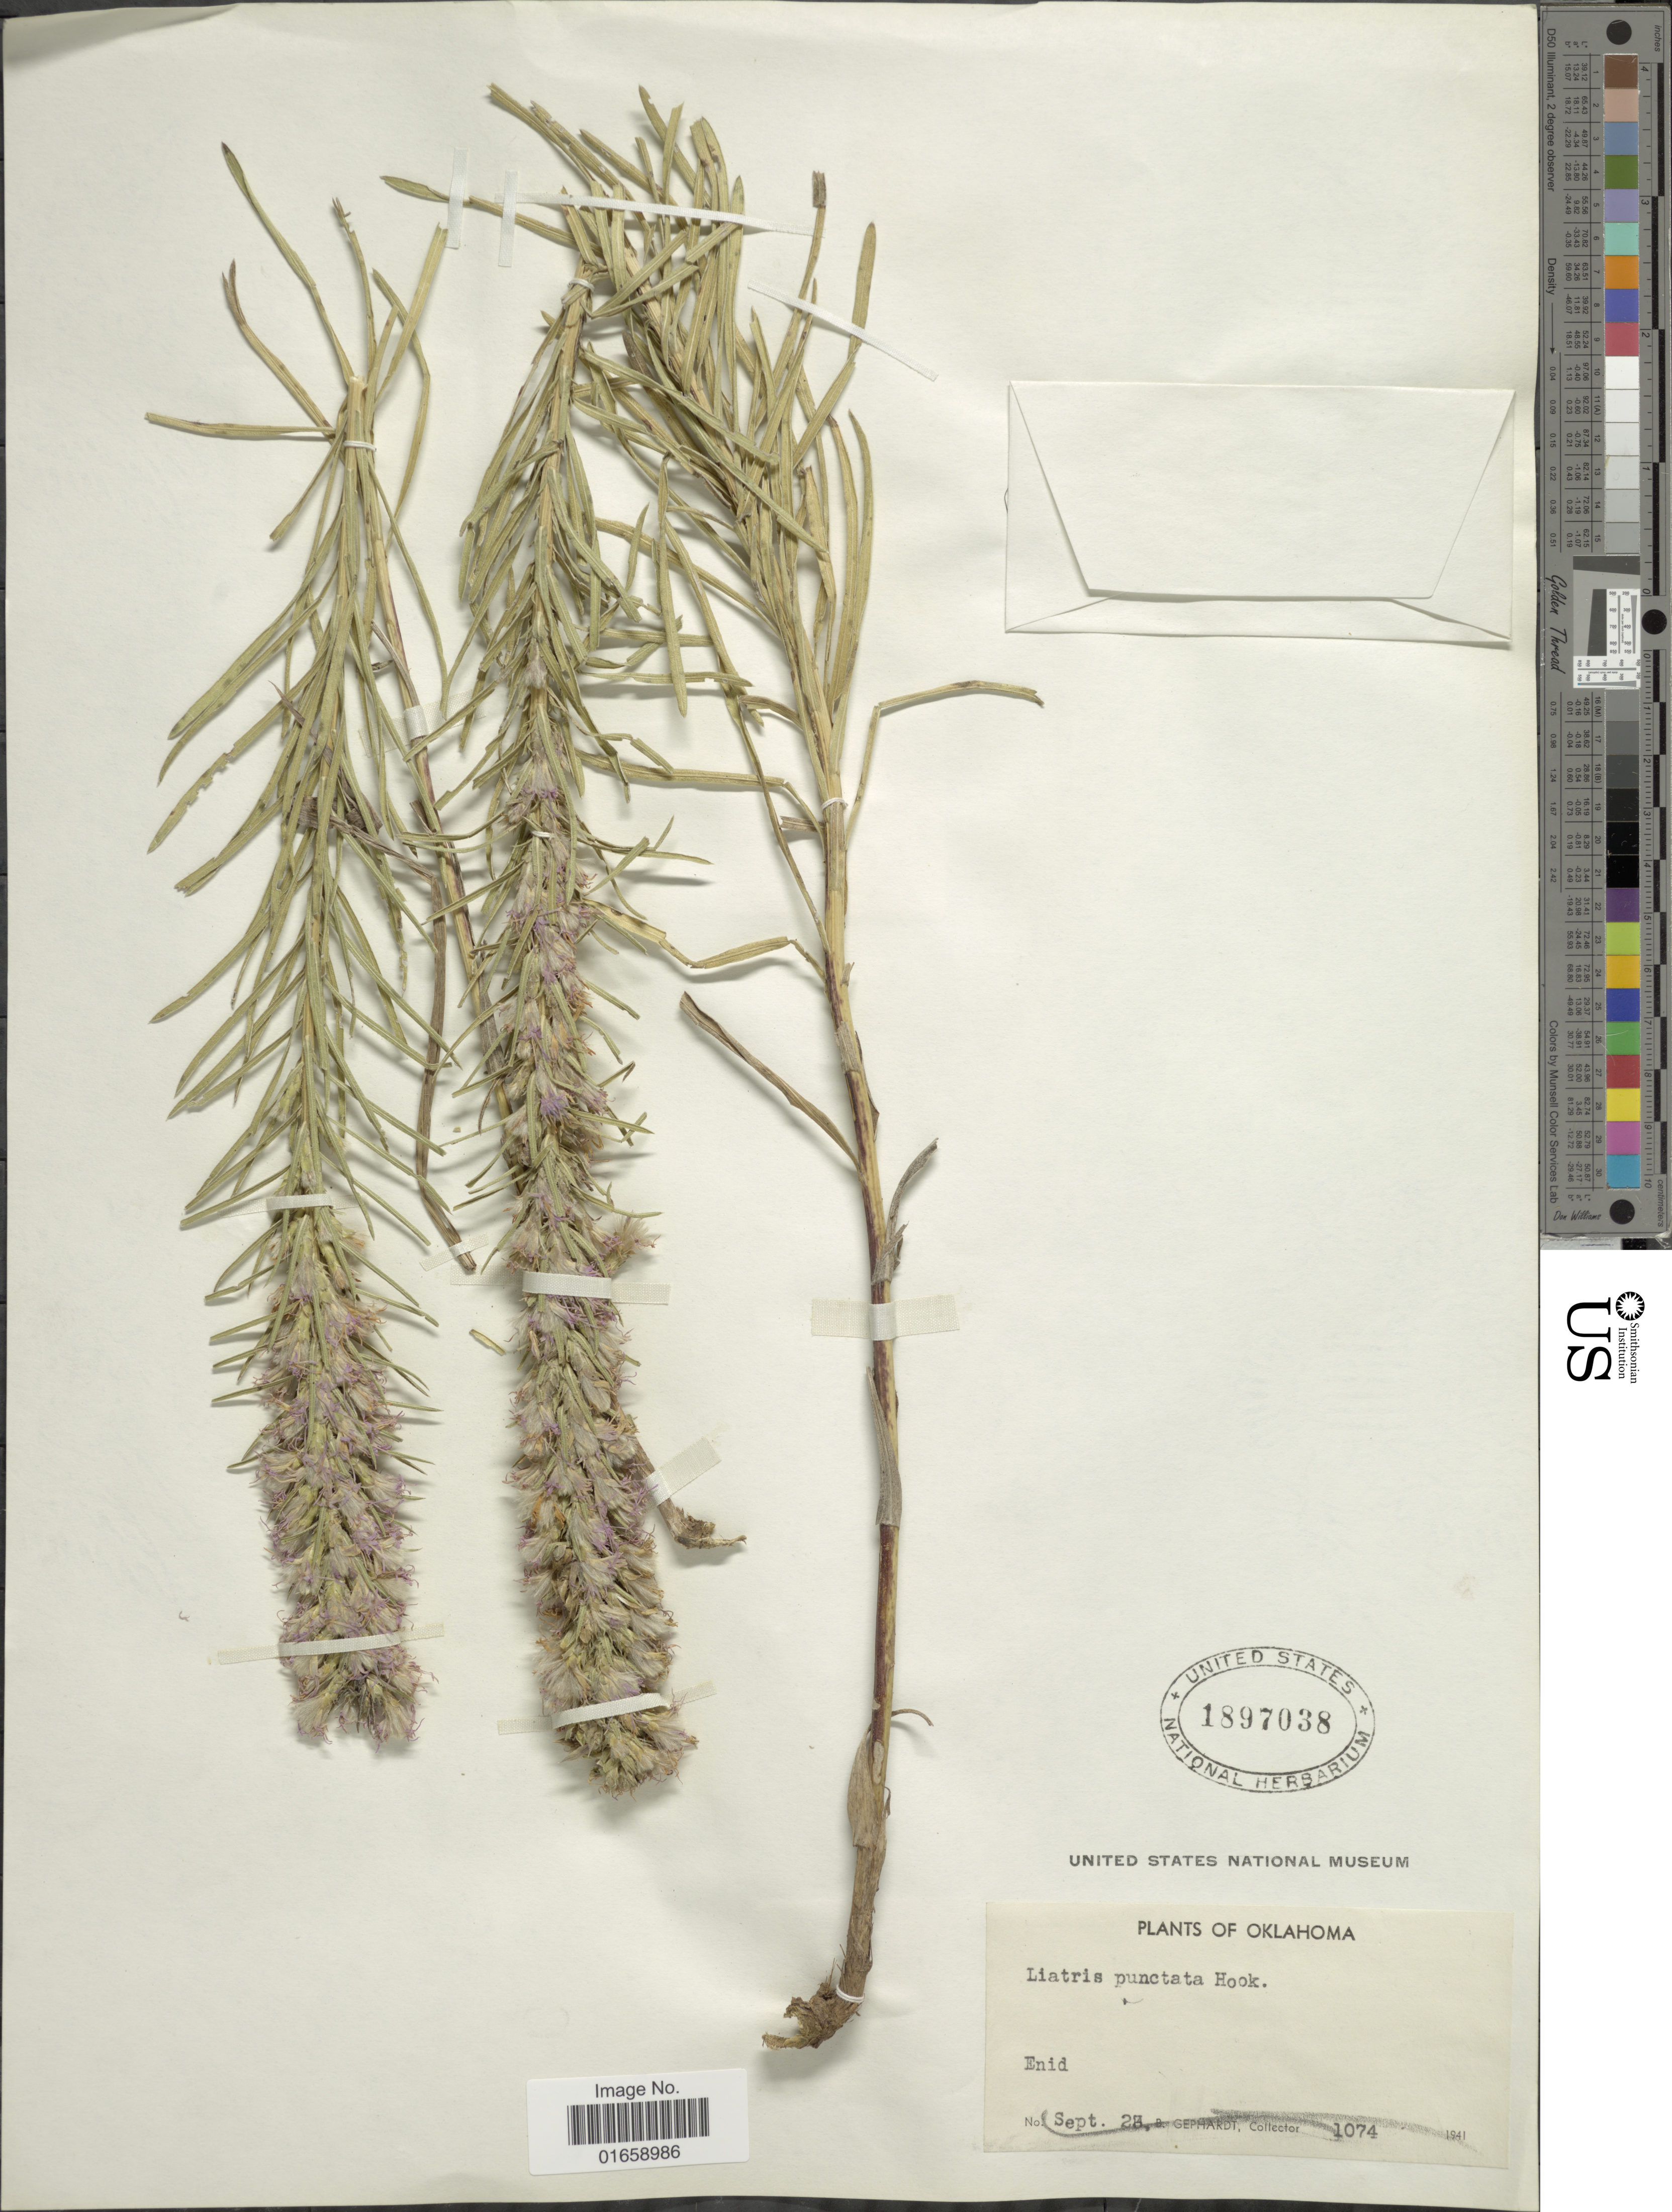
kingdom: Plantae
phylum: Tracheophyta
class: Magnoliopsida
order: Asterales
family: Asteraceae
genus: Liatris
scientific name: Liatris punctata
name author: Hook.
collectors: H. Gephardt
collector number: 1074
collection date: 1941-09-25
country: United States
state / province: Oklahoma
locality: Enid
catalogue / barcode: US 1897038